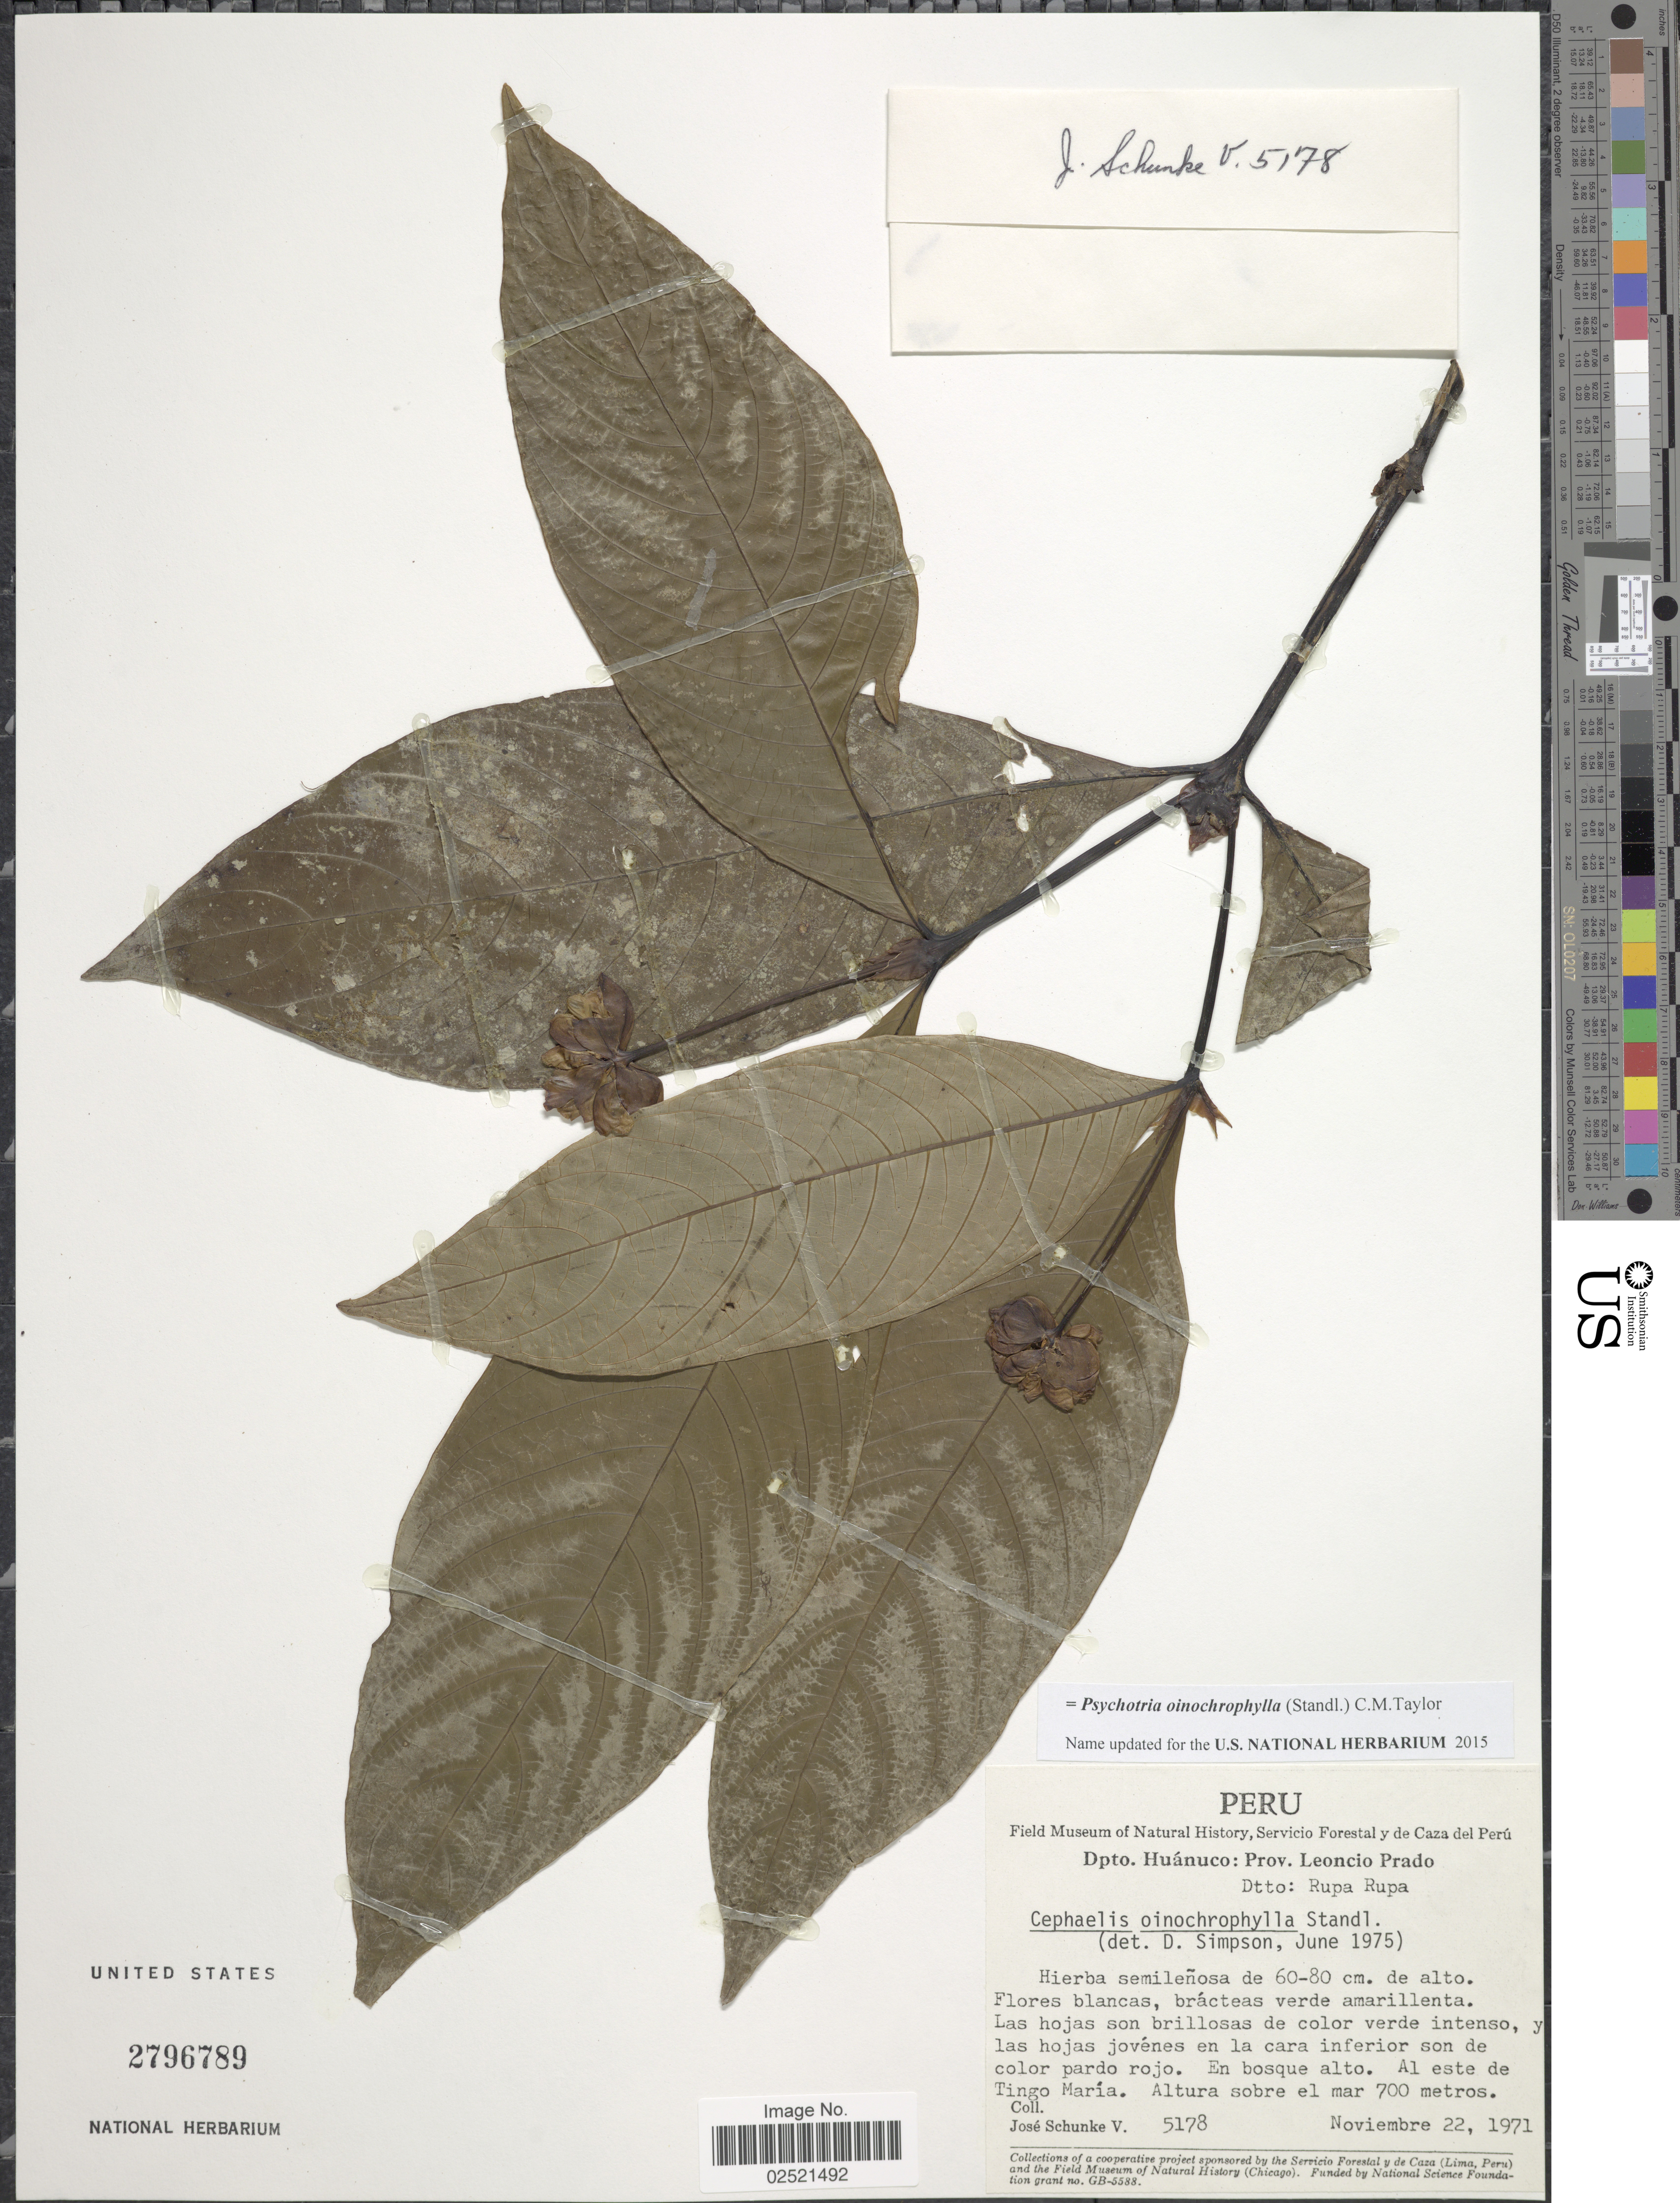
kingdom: Plantae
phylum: Tracheophyta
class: Magnoliopsida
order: Gentianales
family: Rubiaceae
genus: Psychotria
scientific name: Psychotria oinochrophylla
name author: (Standl.) C.M. Taylor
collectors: J. Schunke Vigo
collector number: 5178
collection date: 1971-11-22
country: Peru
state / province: Huánuco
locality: Prov. Leoncio Prado, Dtto: Rupa Rupa, al este de Tingo Maria.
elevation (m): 700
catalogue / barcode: US 2796789